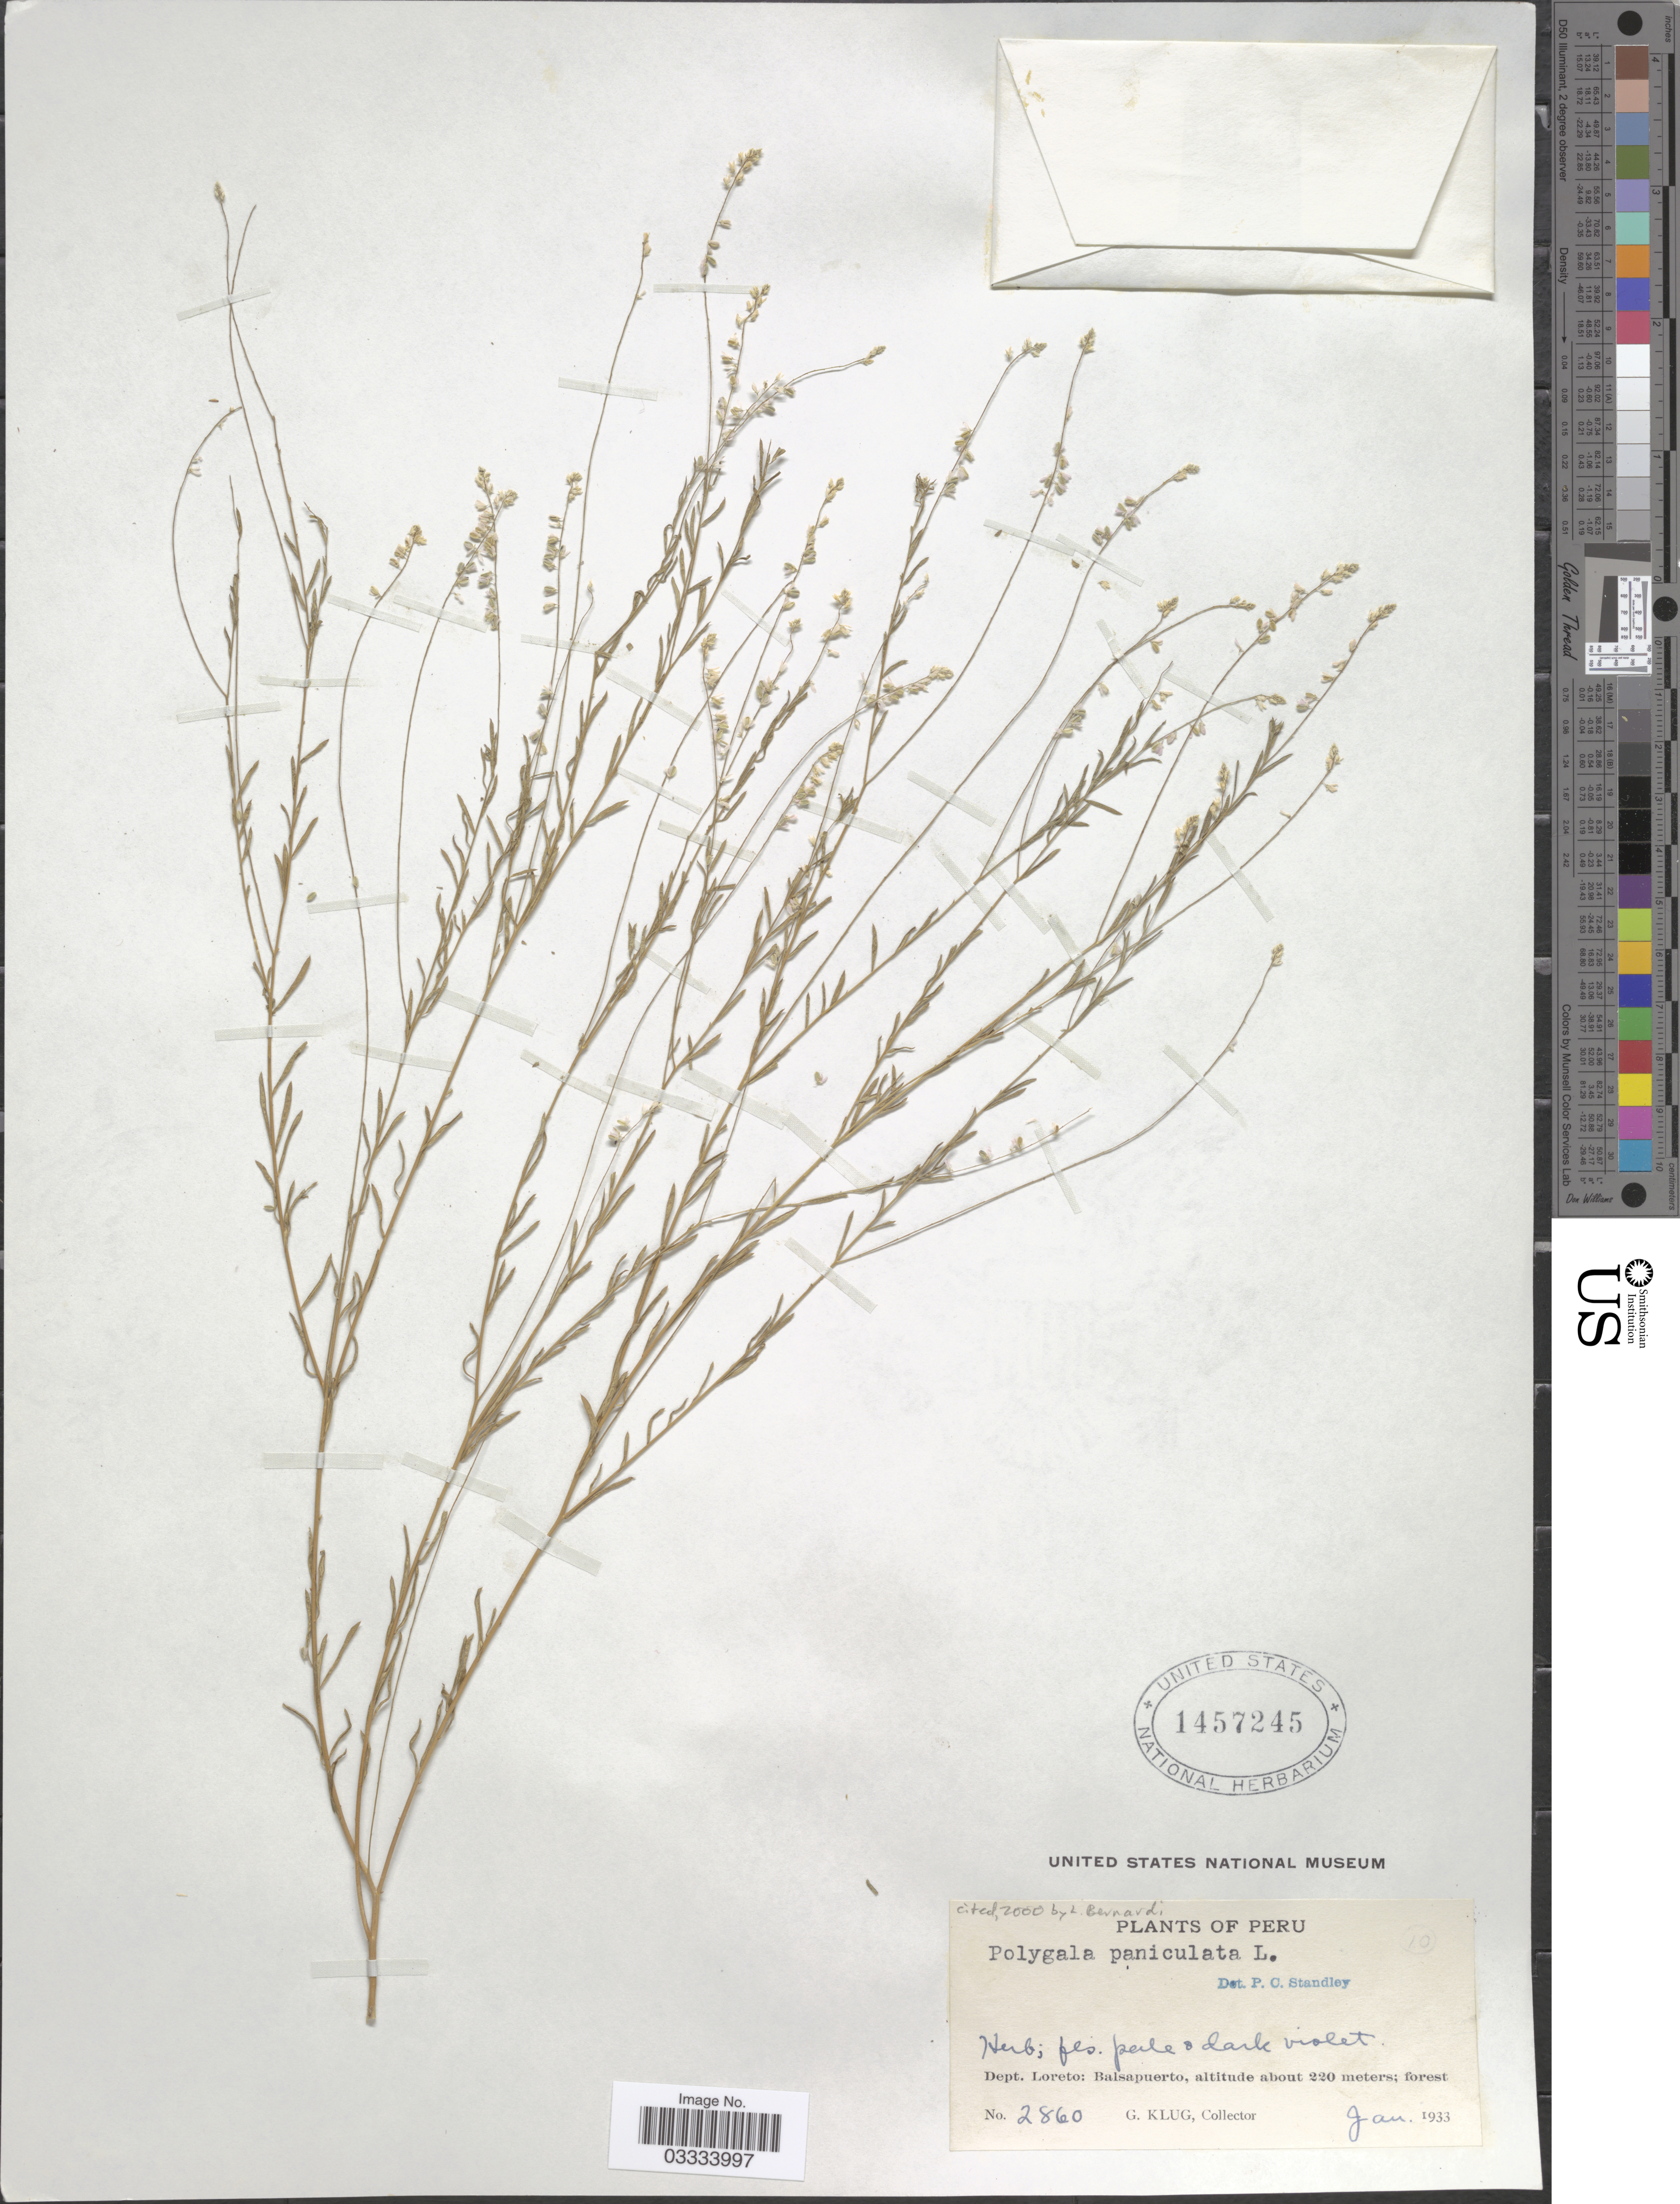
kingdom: Plantae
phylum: Tracheophyta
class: Magnoliopsida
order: Fabales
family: Polygalaceae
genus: Polygala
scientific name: Polygala paniculata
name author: L.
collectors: G. Klug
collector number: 2860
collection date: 1933-01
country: Peru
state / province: Loreto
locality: Dept. Loreto: Balsapuerto.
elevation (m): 220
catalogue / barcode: US 1457245